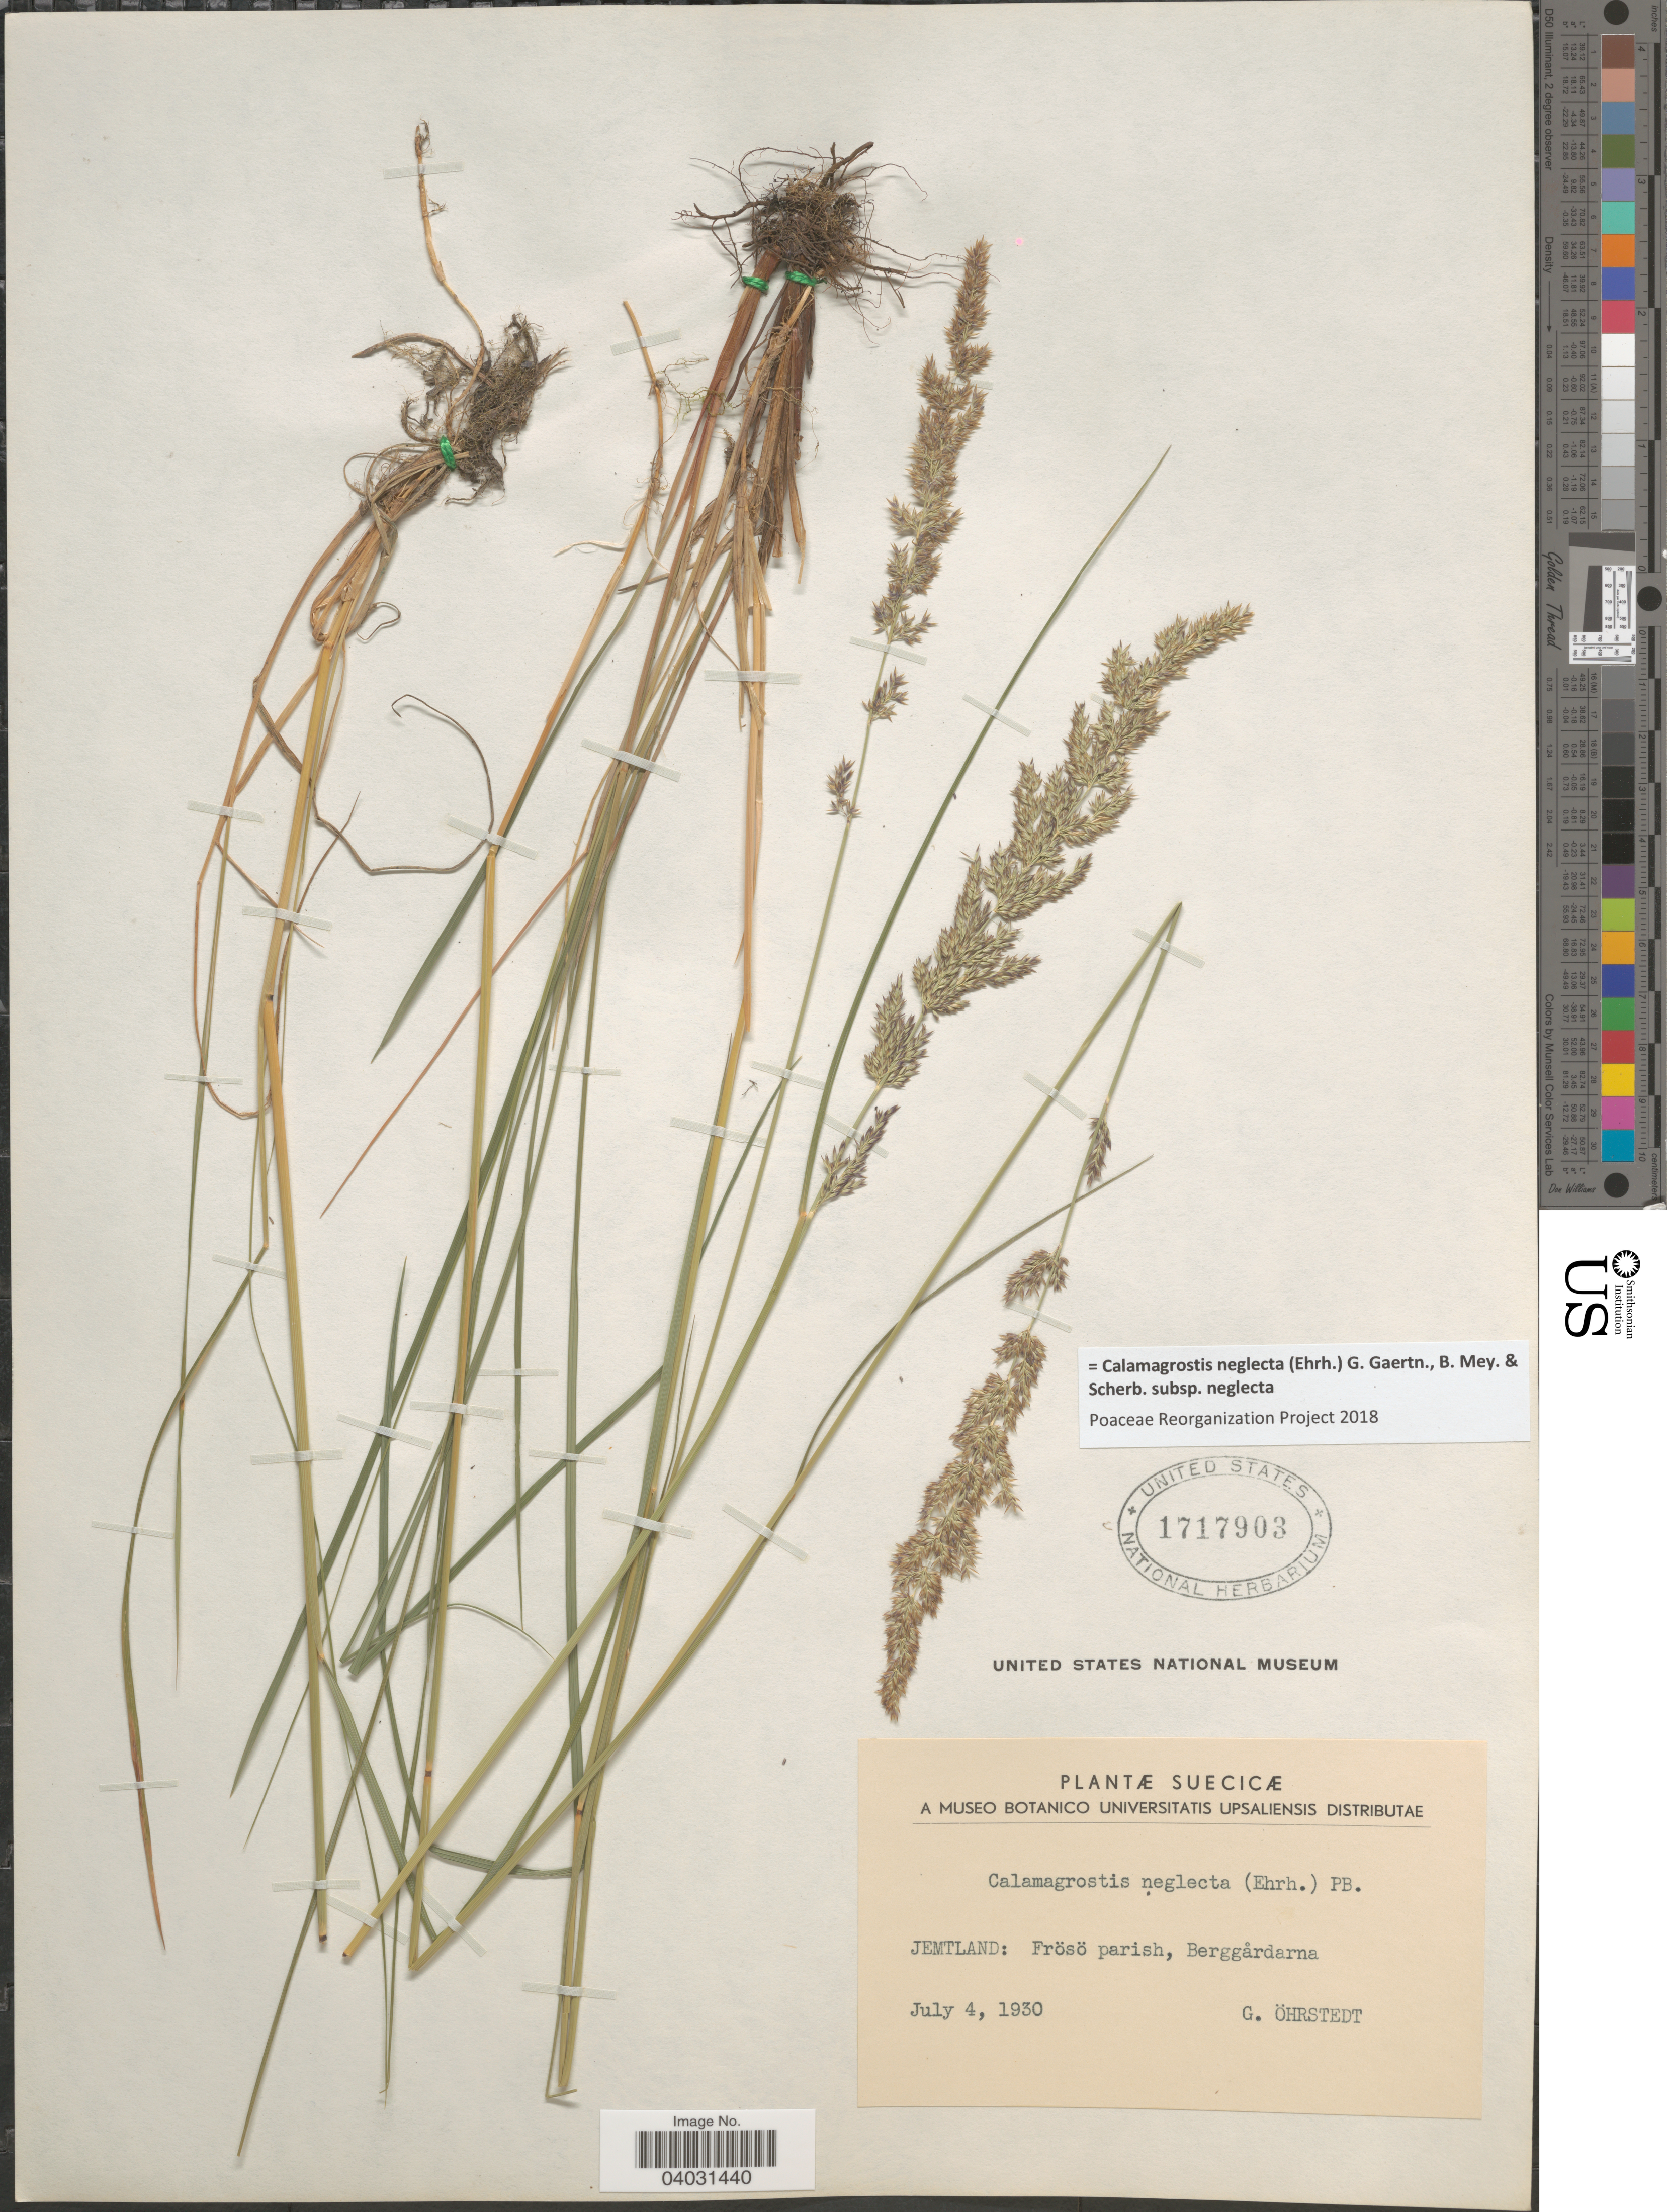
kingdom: Plantae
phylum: Tracheophyta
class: Liliopsida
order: Poales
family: Poaceae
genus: Calamagrostis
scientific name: Calamagrostis neglecta subsp. neglecta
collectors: G. Öhrstedt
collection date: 1930-07-04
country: Sweden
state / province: Jämtland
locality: Suecicæ. Jemtland: Frösö parish, Berggårdarna.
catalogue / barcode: US 1717903